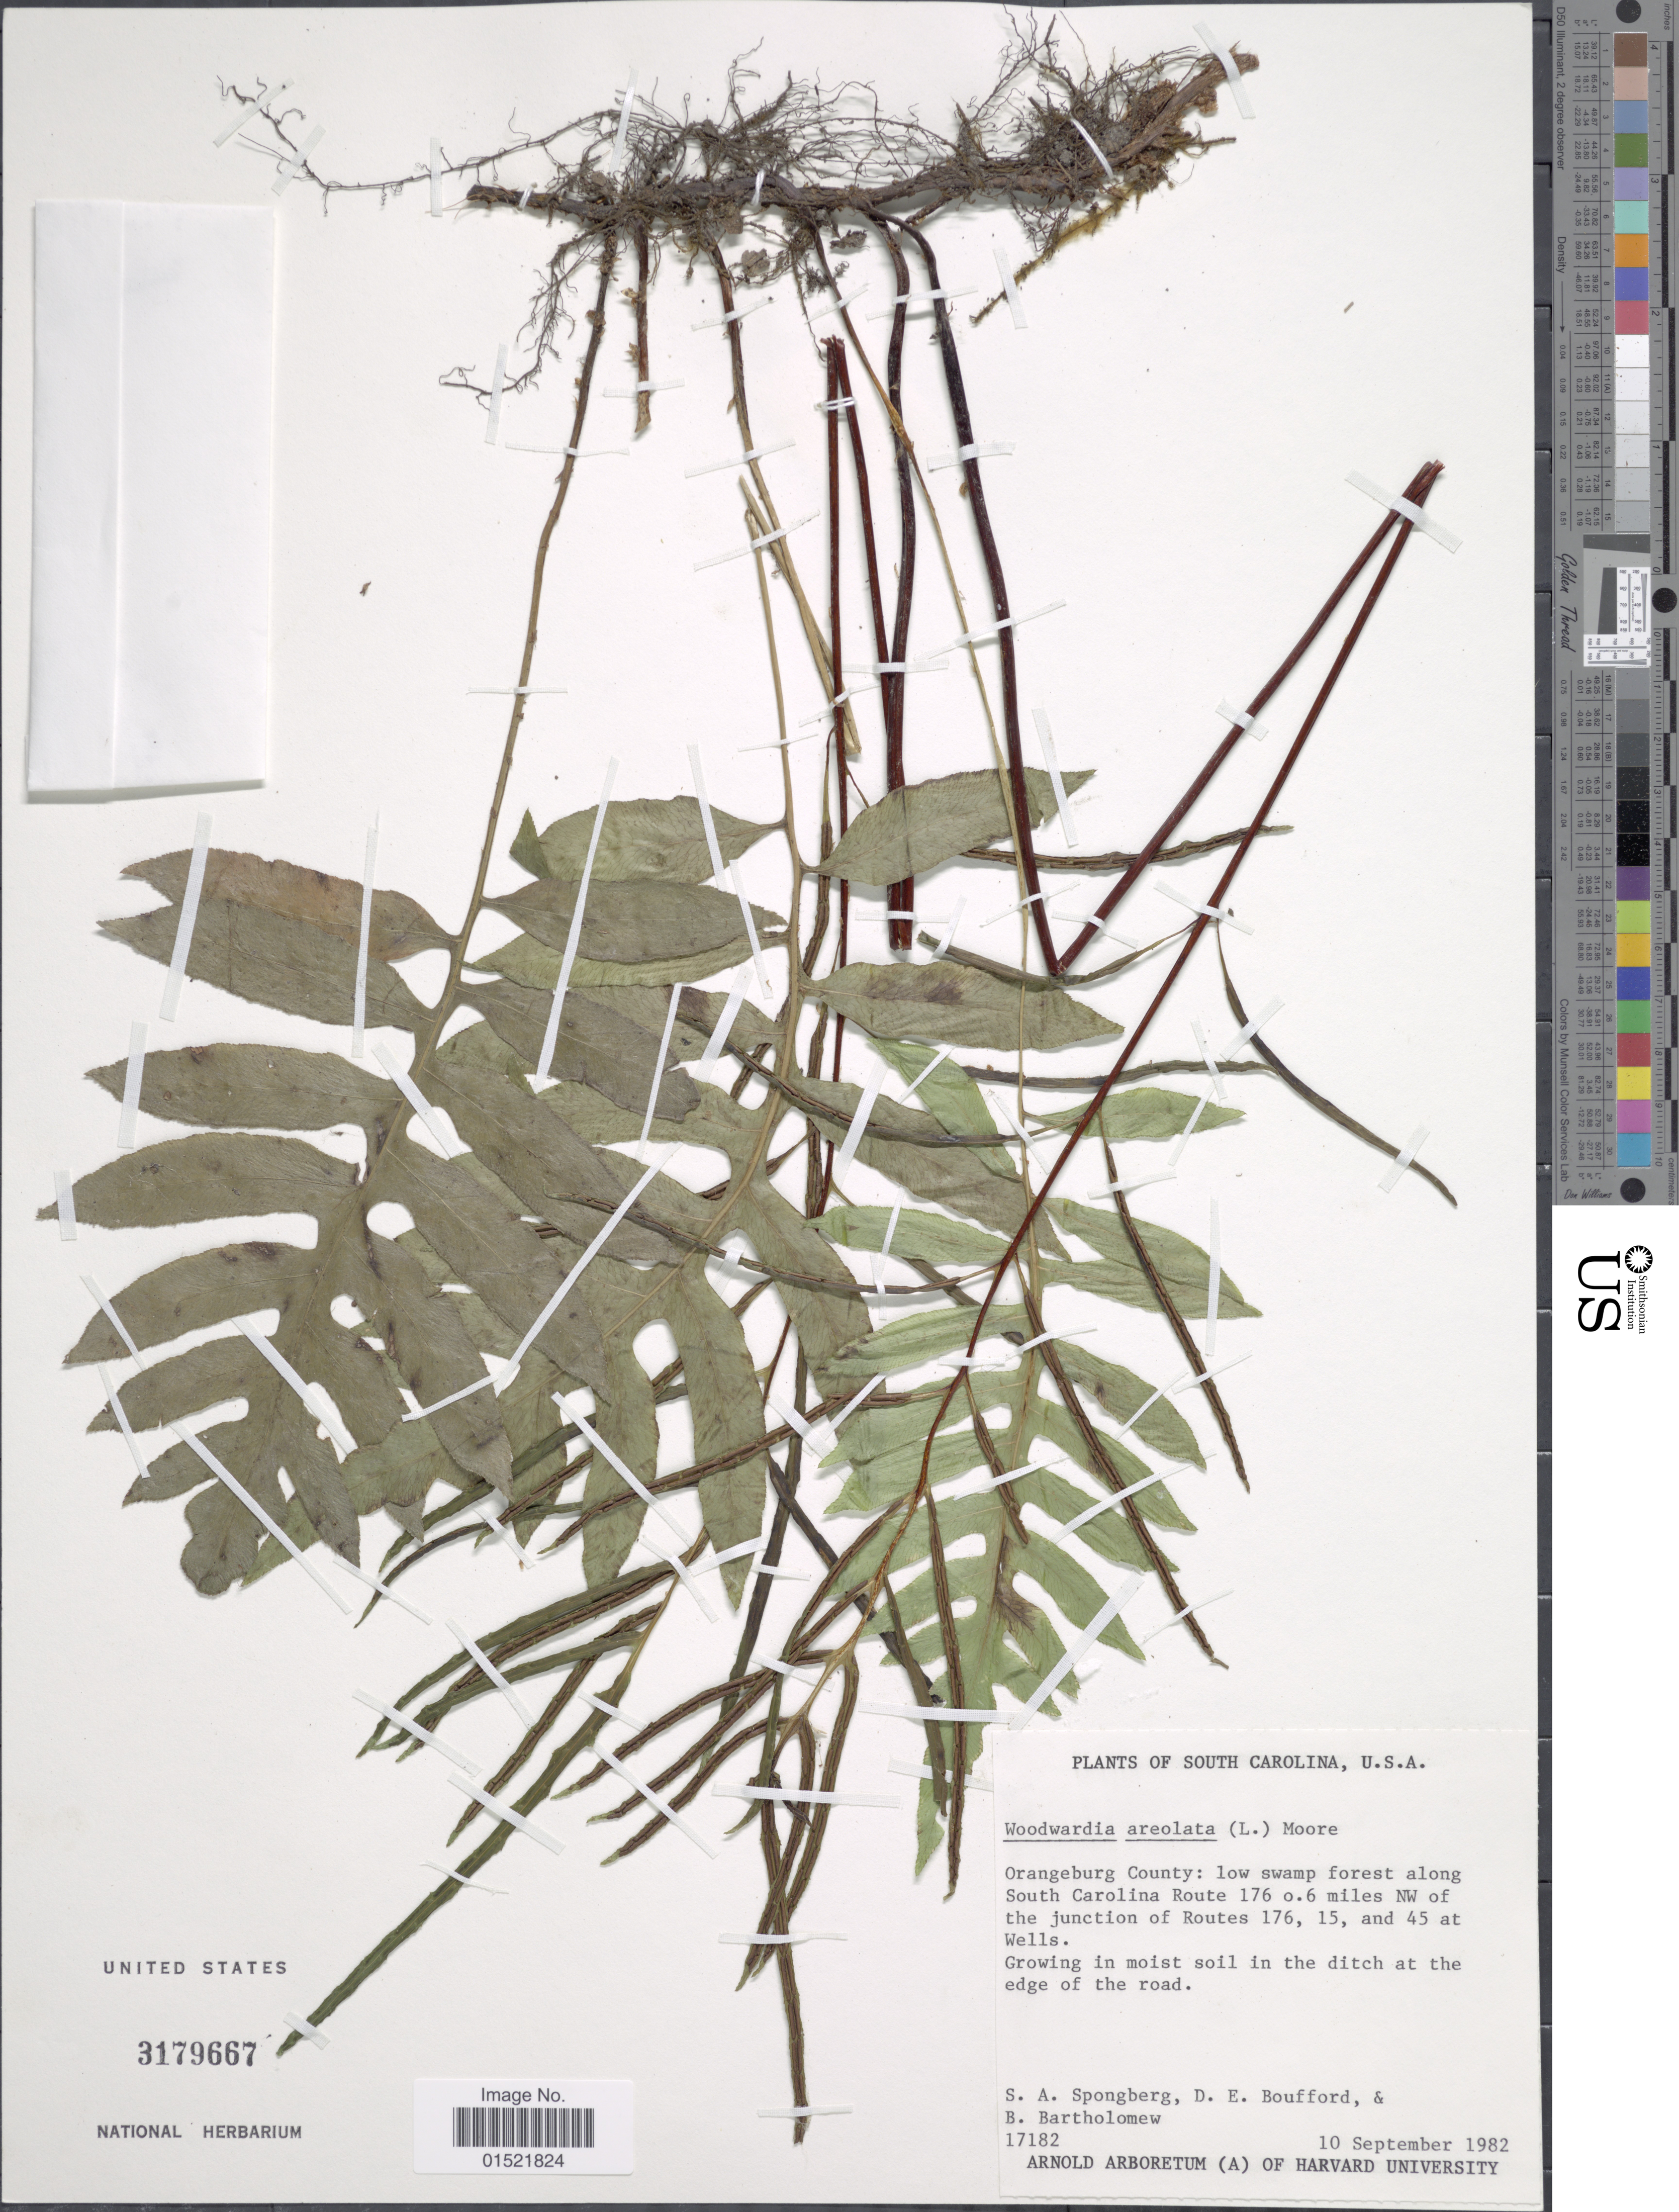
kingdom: Plantae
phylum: Tracheophyta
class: Polypodiopsida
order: Polypodiales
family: Blechnaceae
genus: Woodwardia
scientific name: Woodwardia areolata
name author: (L.) T. Moore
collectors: S. A.Spongberg, D. E. Boufford & B. Bartholomew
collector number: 17182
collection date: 1982-09-10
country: United States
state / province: South Carolina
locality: Orangeburg County: low swamp forest along South Carolina Route 176 0.6 miles NW of the junction of Routes 176, 15, and 45 at Wells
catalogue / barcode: US 3179667